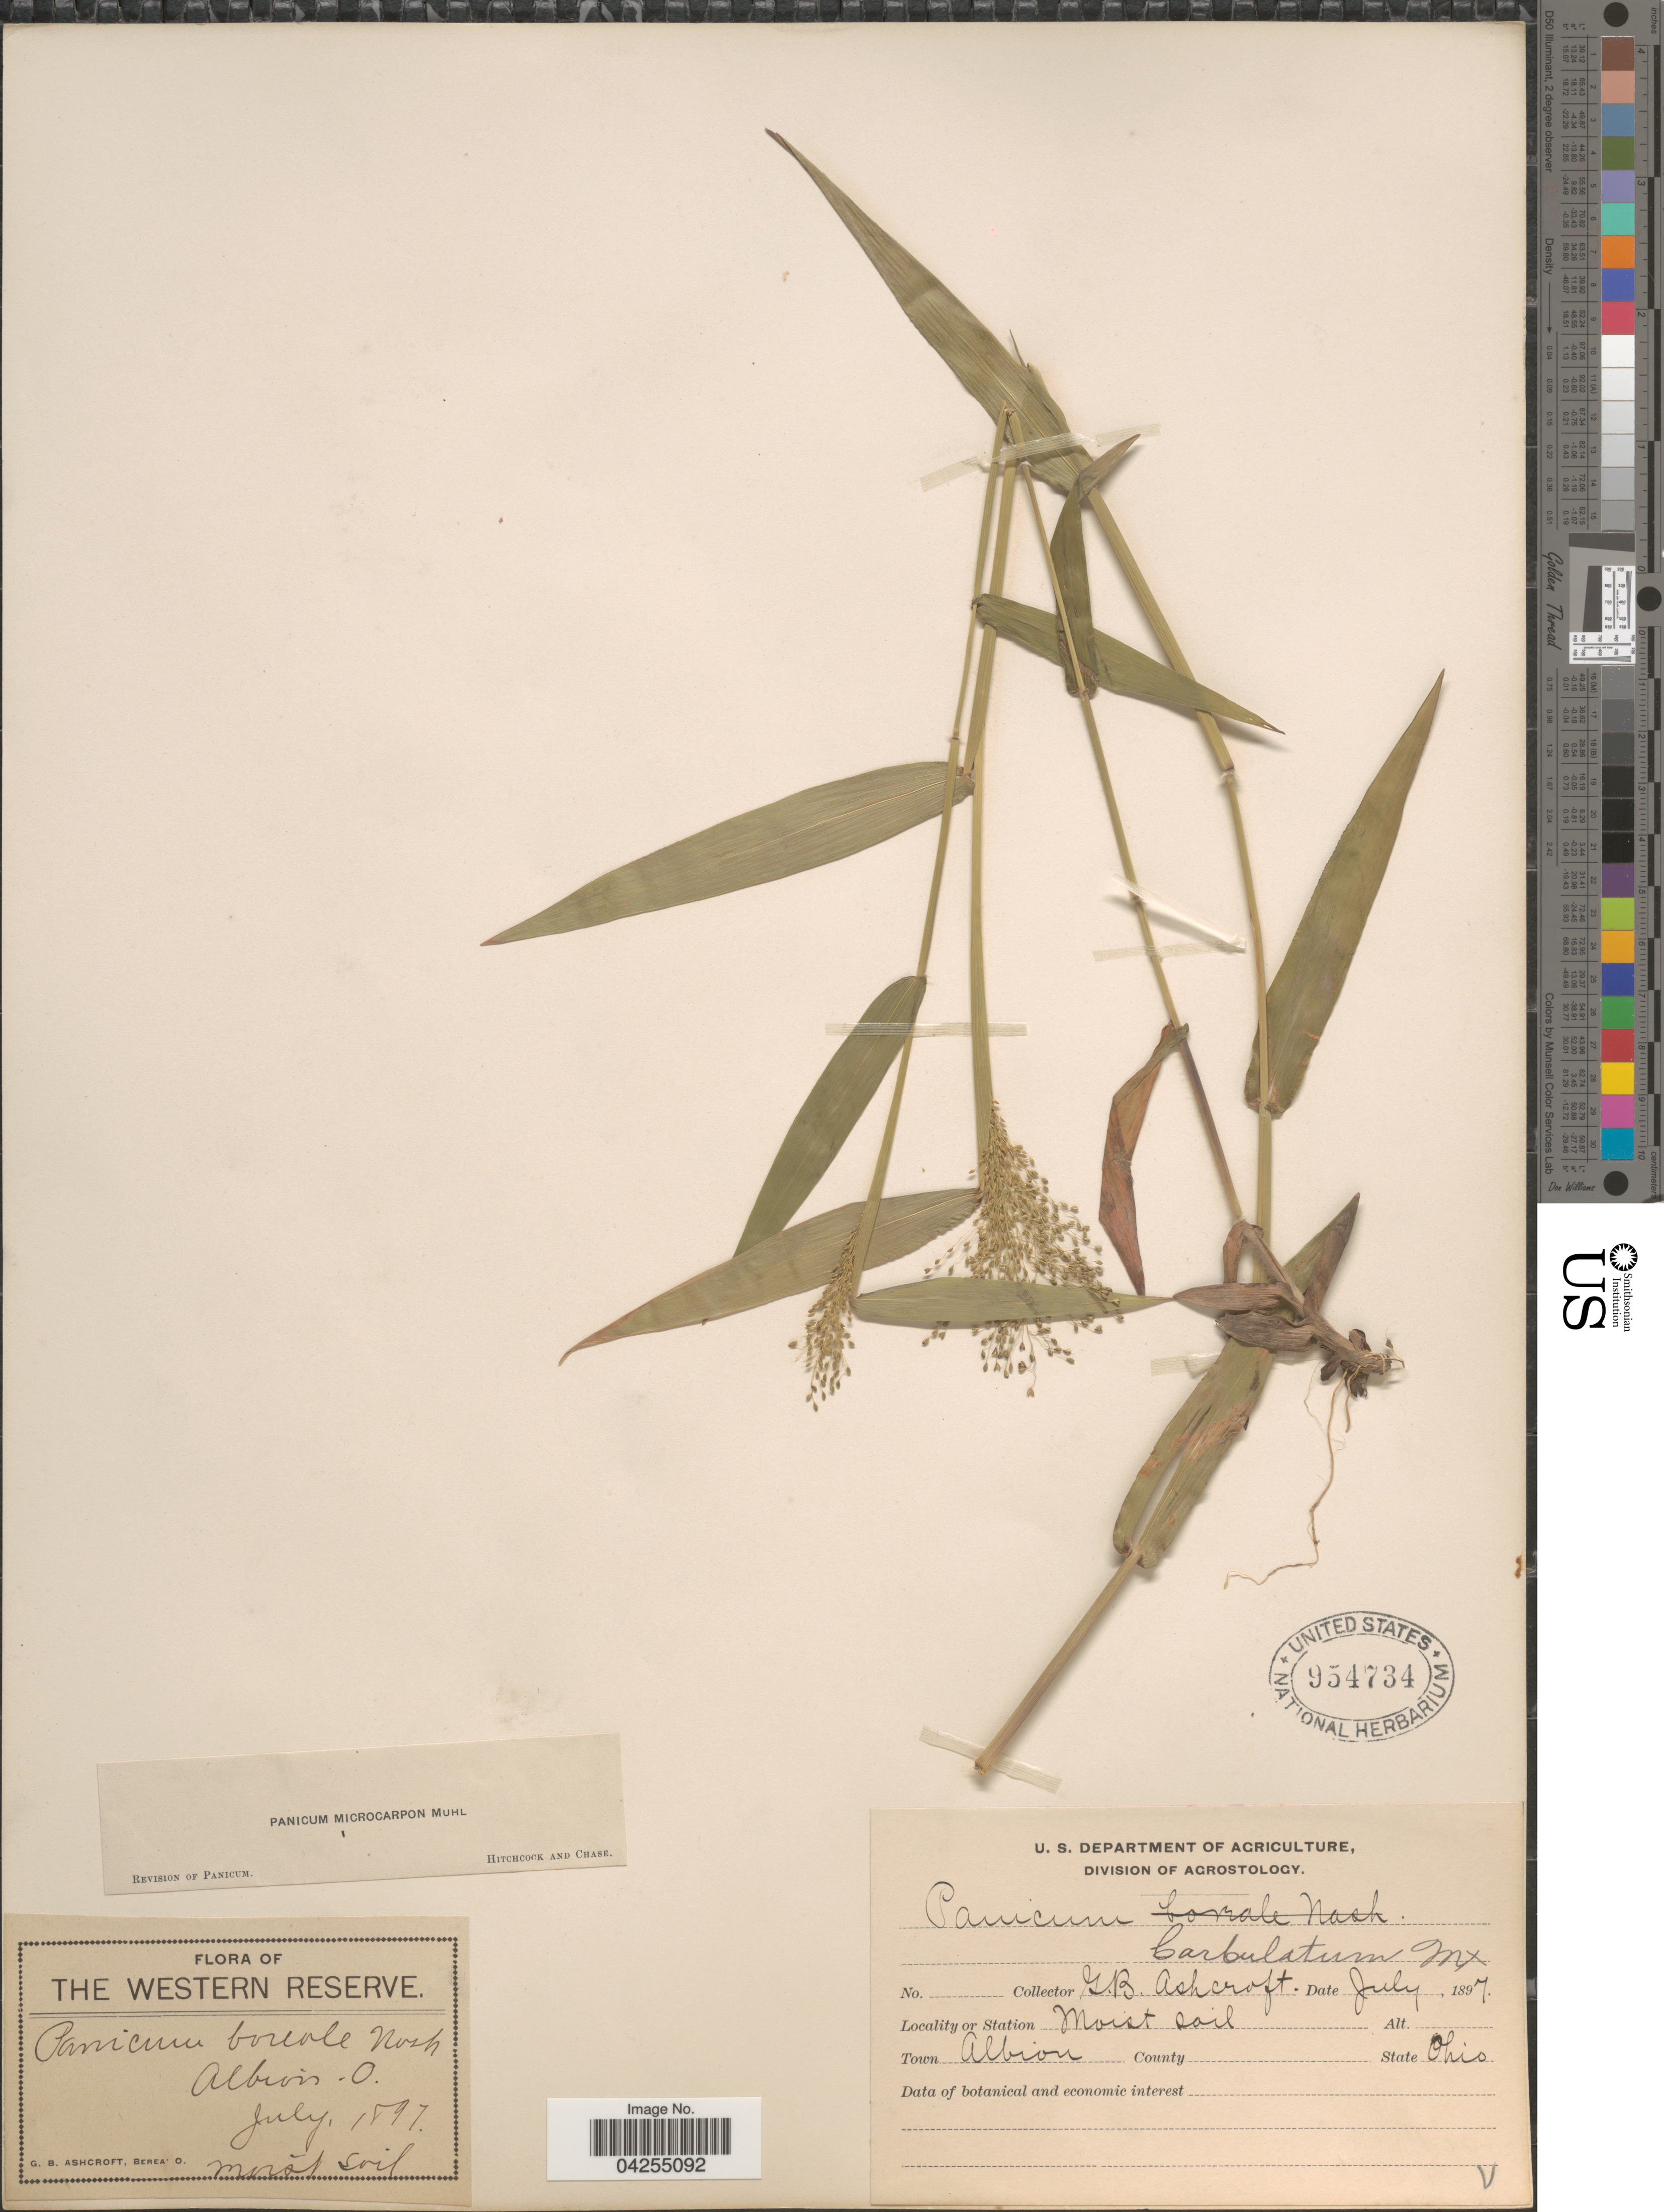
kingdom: Plantae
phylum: Tracheophyta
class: Liliopsida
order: Poales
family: Poaceae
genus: Dichanthelium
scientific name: Dichanthelium dichotomum var. dichotomum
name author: (L.) Gould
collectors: G. Ashcroft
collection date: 1897-07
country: United States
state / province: Ohio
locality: The Western Reserve. Albion. Town Albion.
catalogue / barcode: US 954734